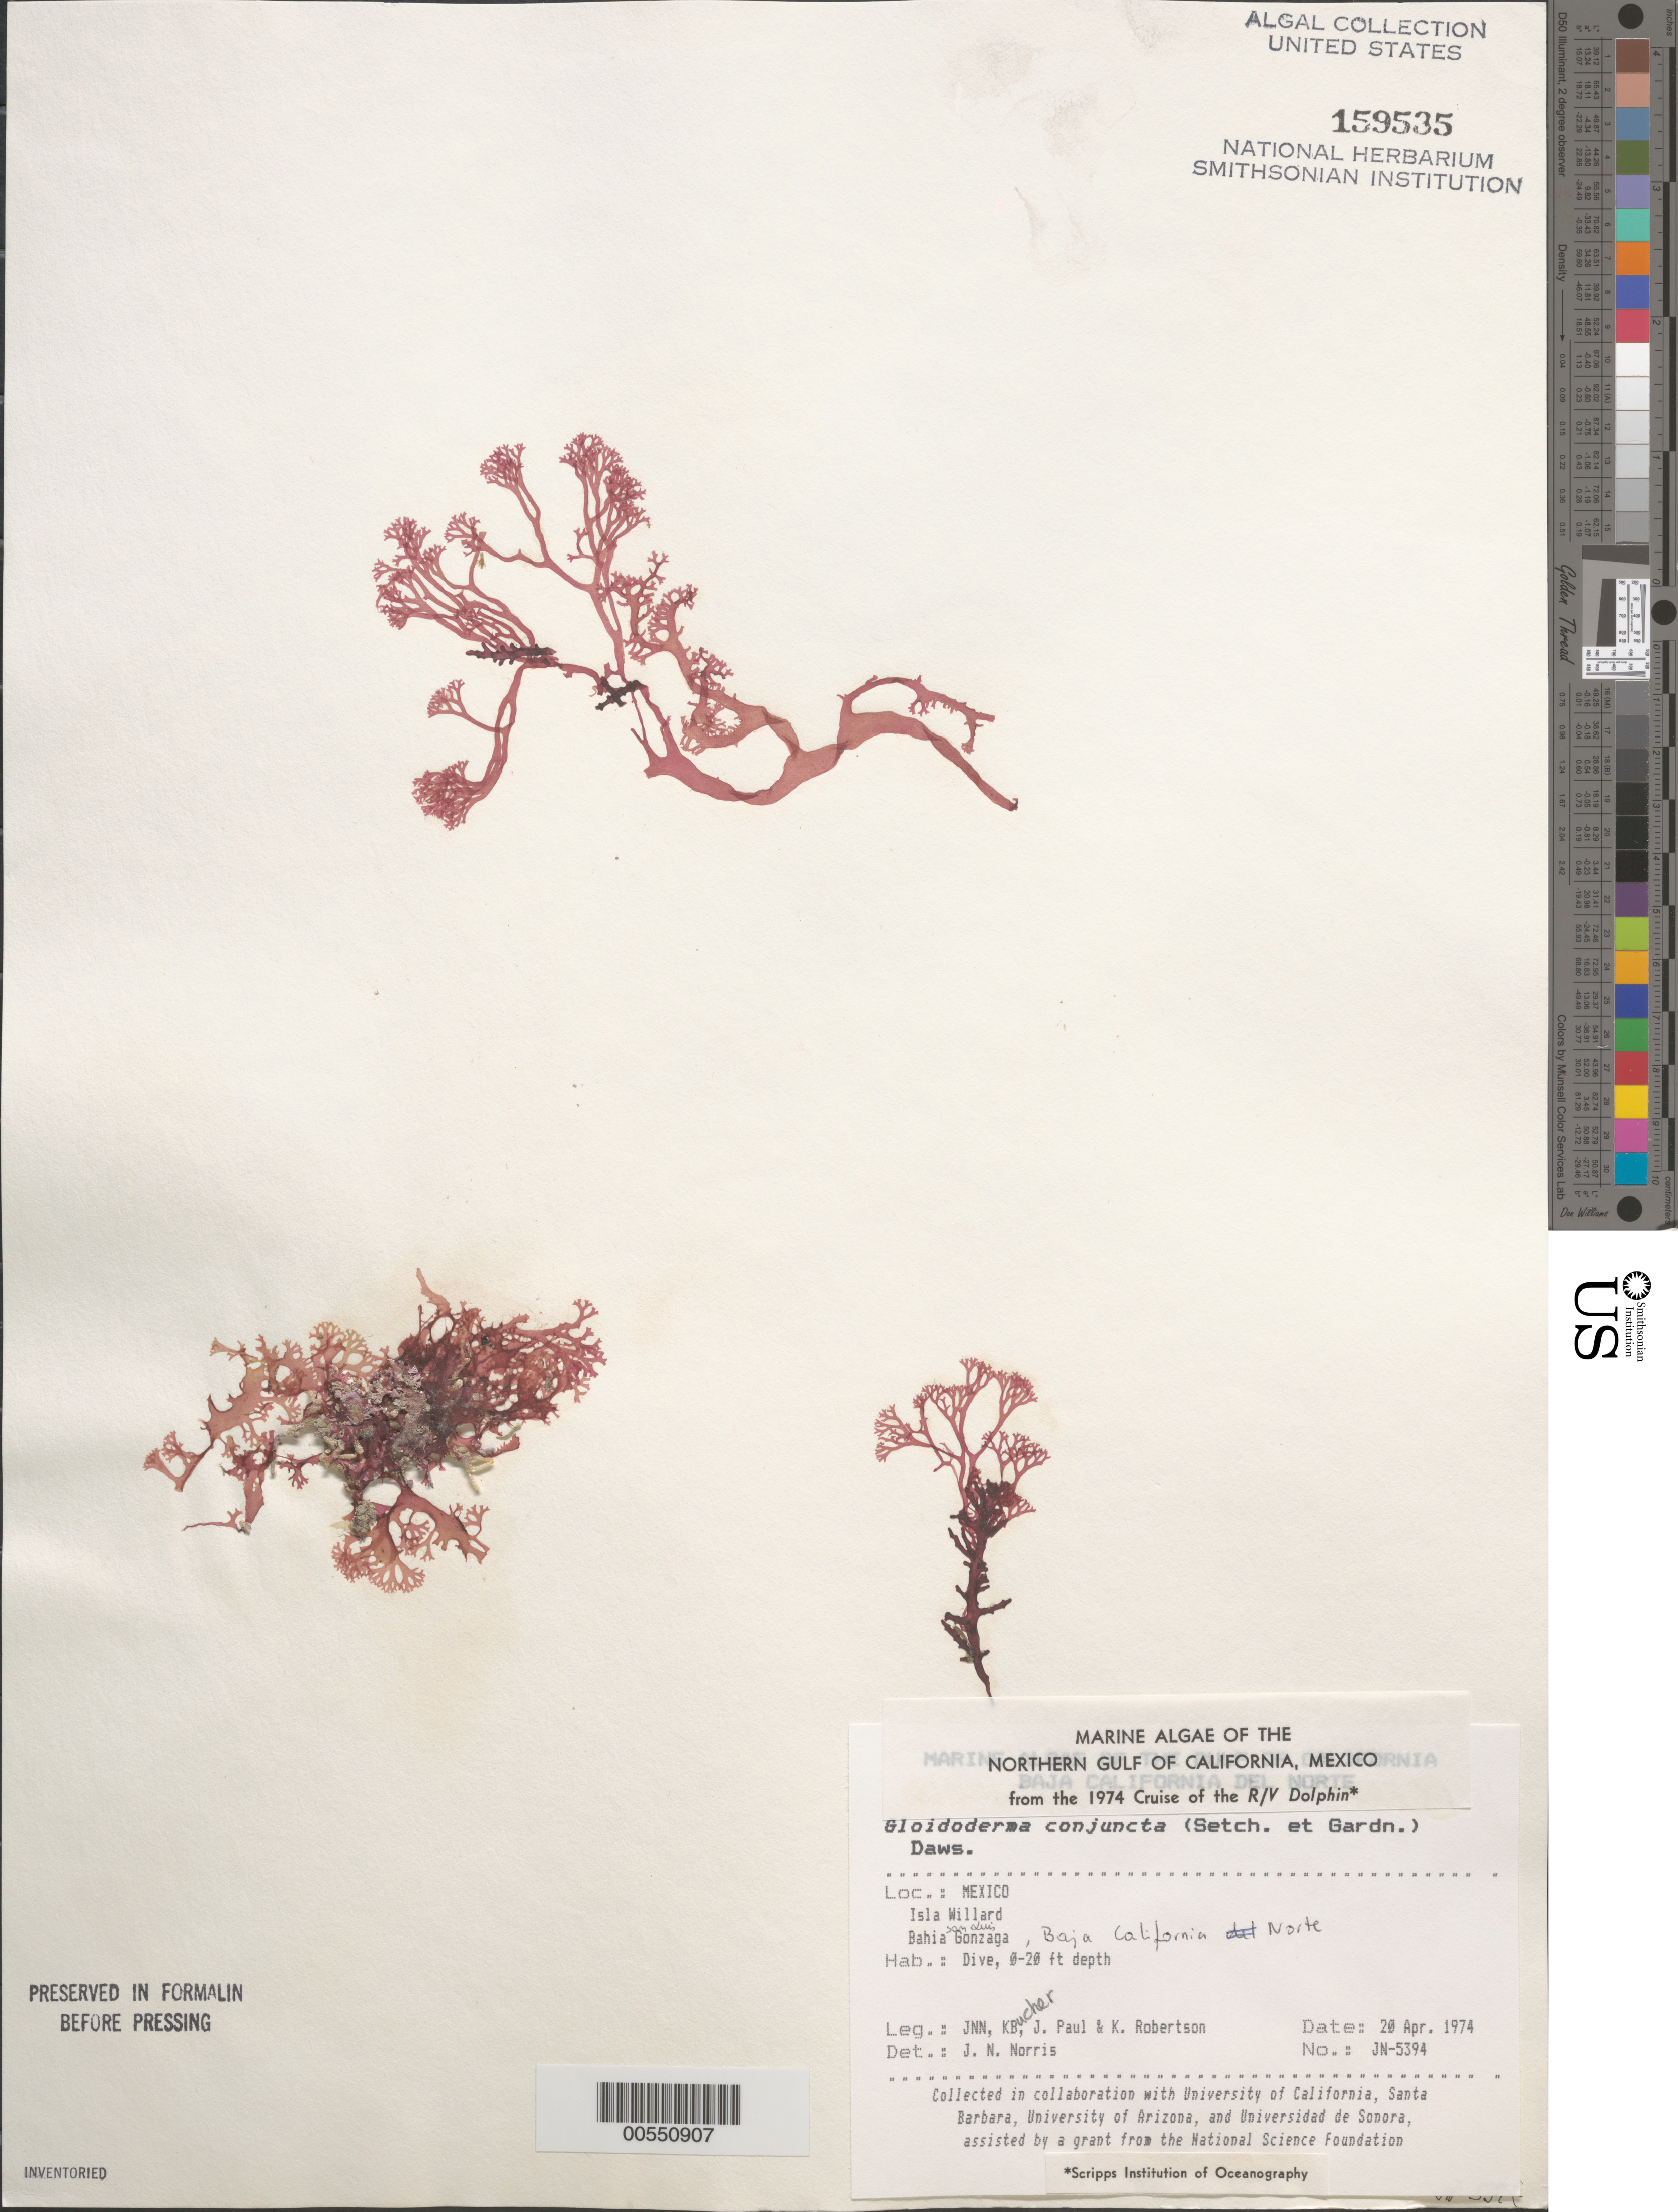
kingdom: Plantae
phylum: Rhodophyta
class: Florideophyceae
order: Rhodymeniales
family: Faucheaceae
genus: Gloioderma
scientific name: Gloioderma conjuncta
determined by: Norris, James N.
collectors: J. N. Norris, K. E. Bucher, J. Paul & K. Robertson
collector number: JN-5394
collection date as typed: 20 Apr 1974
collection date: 1974-04-20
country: Mexico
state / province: Baja California Norte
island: Isla Willard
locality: Bahia San Luis Gonzaga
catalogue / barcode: US 159535